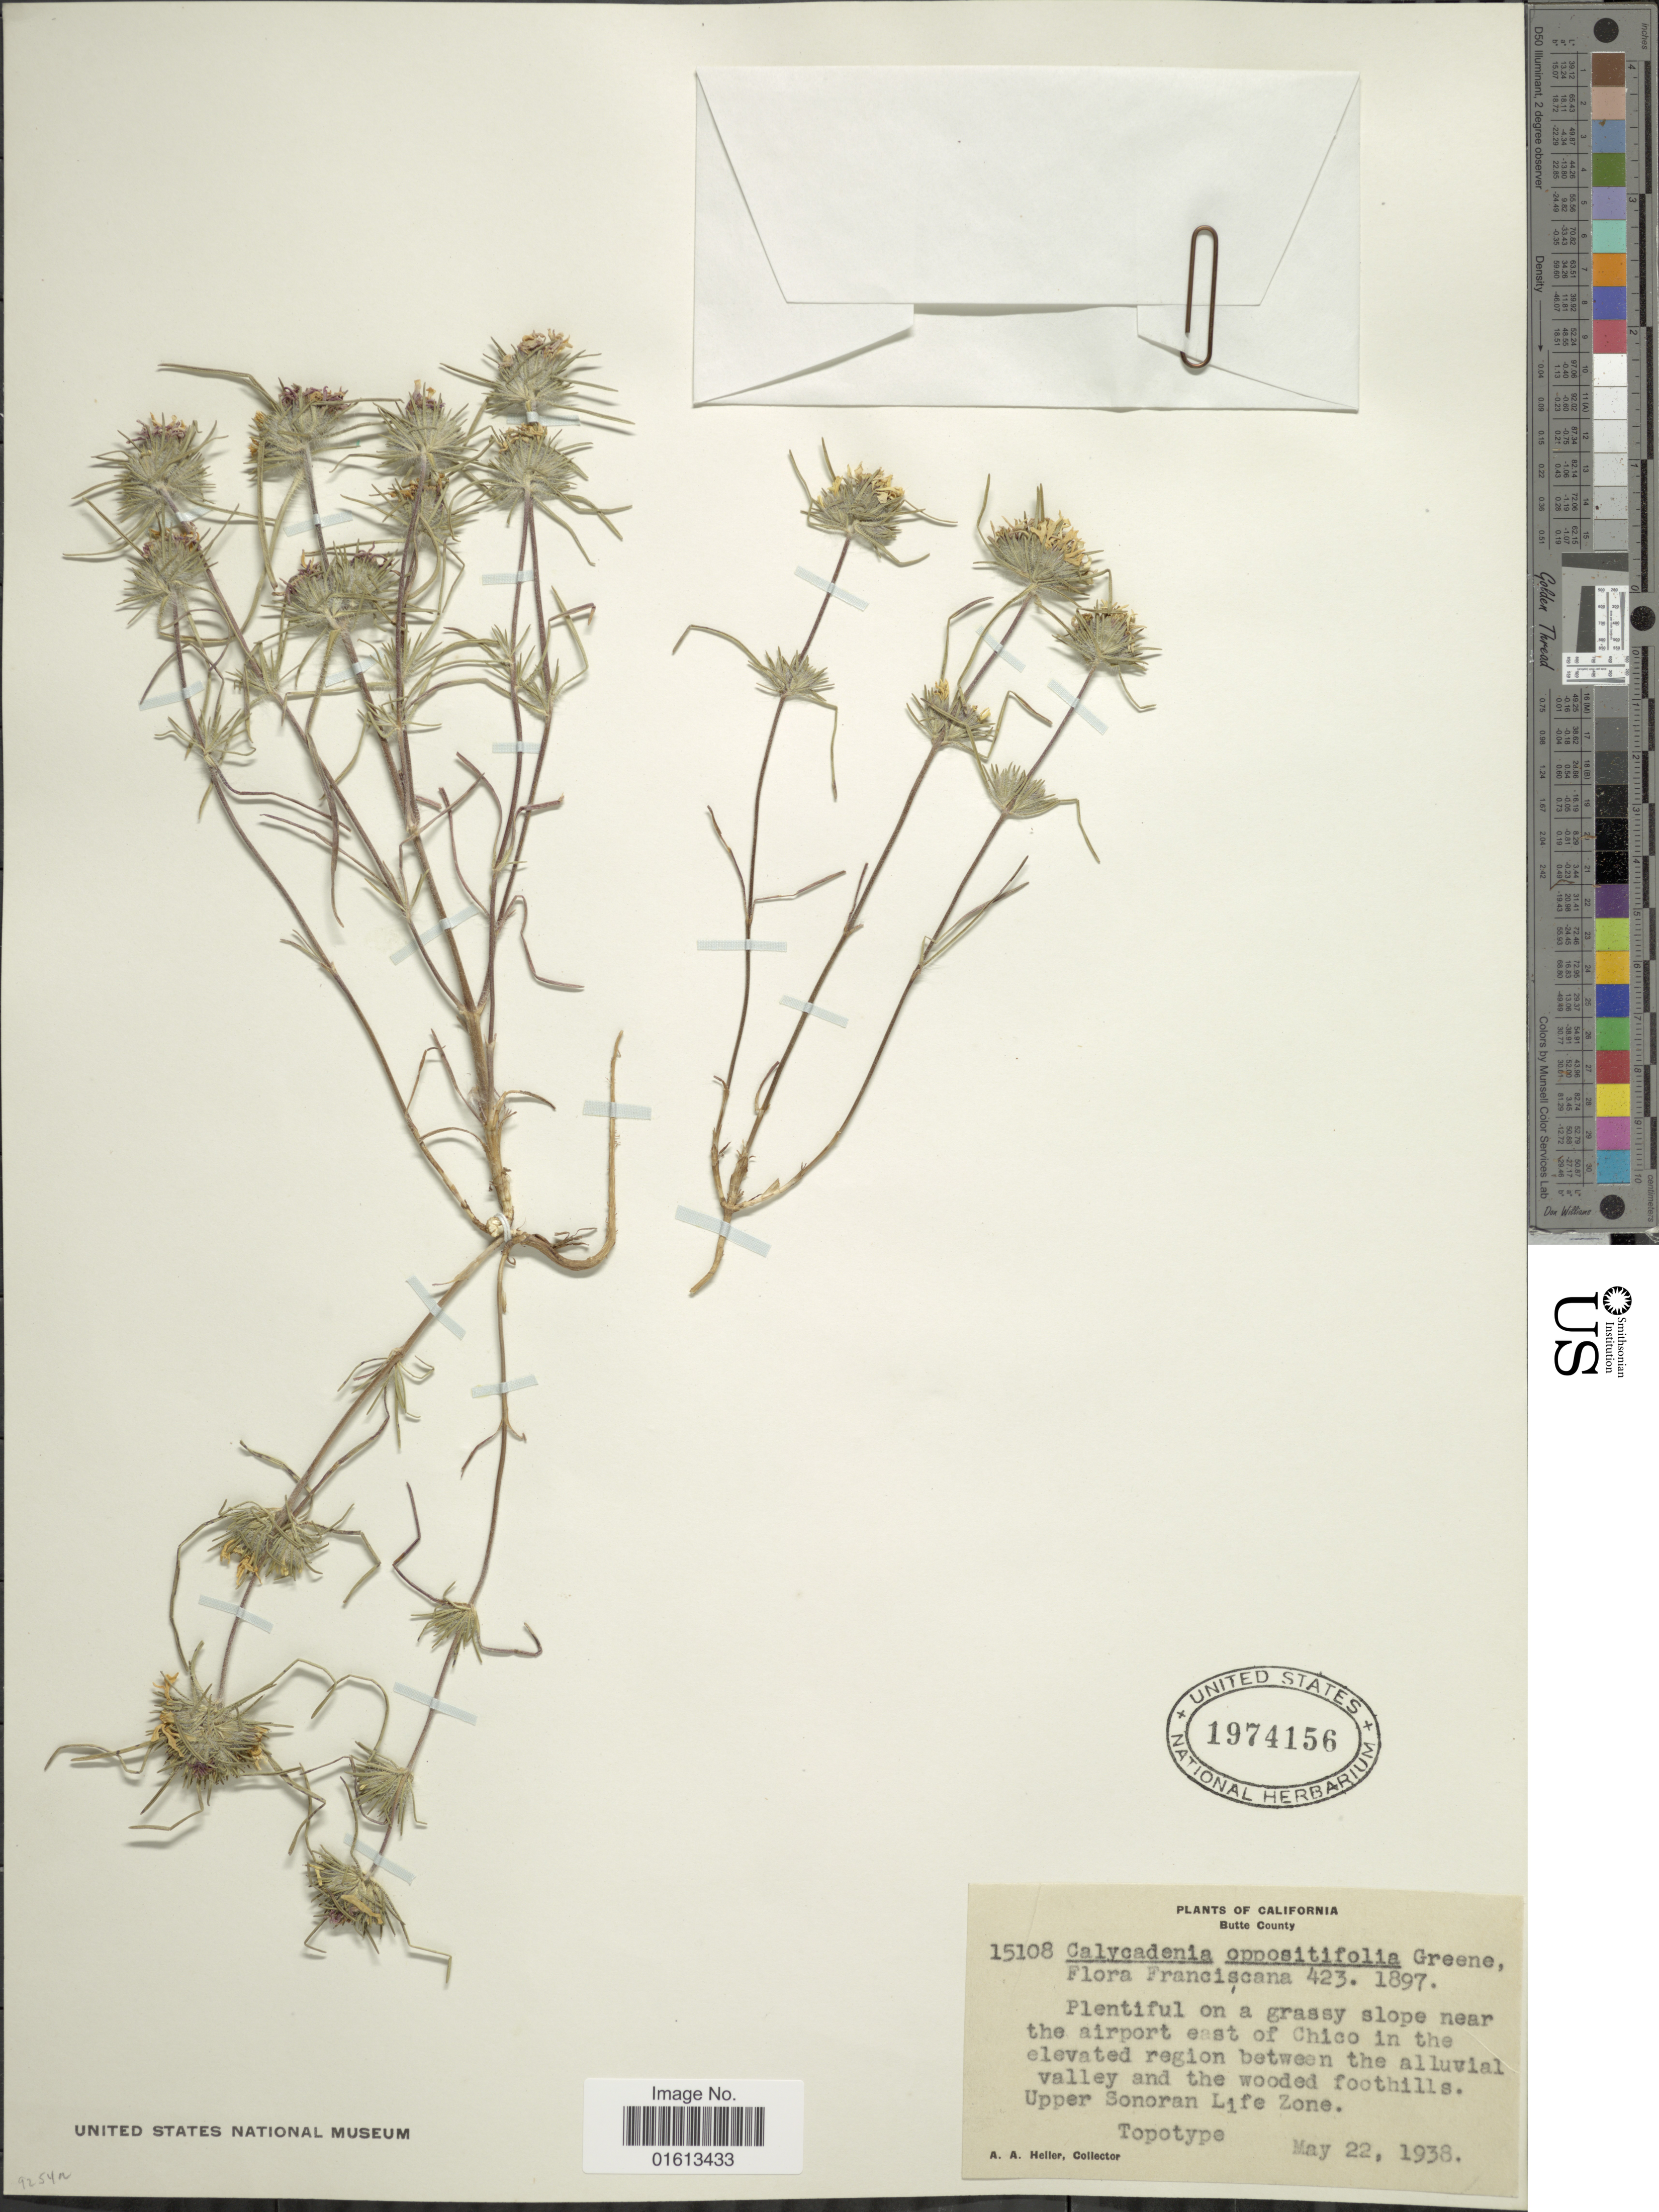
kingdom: Plantae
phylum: Tracheophyta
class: Magnoliopsida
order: Asterales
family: Asteraceae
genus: Calycadenia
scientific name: Calycadenia oppositifolia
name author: (Greene) Greene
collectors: A. A. Heller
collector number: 15108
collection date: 1938-05-22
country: United States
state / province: California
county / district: Butte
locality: Butte County, near the airport east of Chico in the elevated region between the alluvial valley and the wooded foothills, upper Sonoran Life Zone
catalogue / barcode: US 1974156